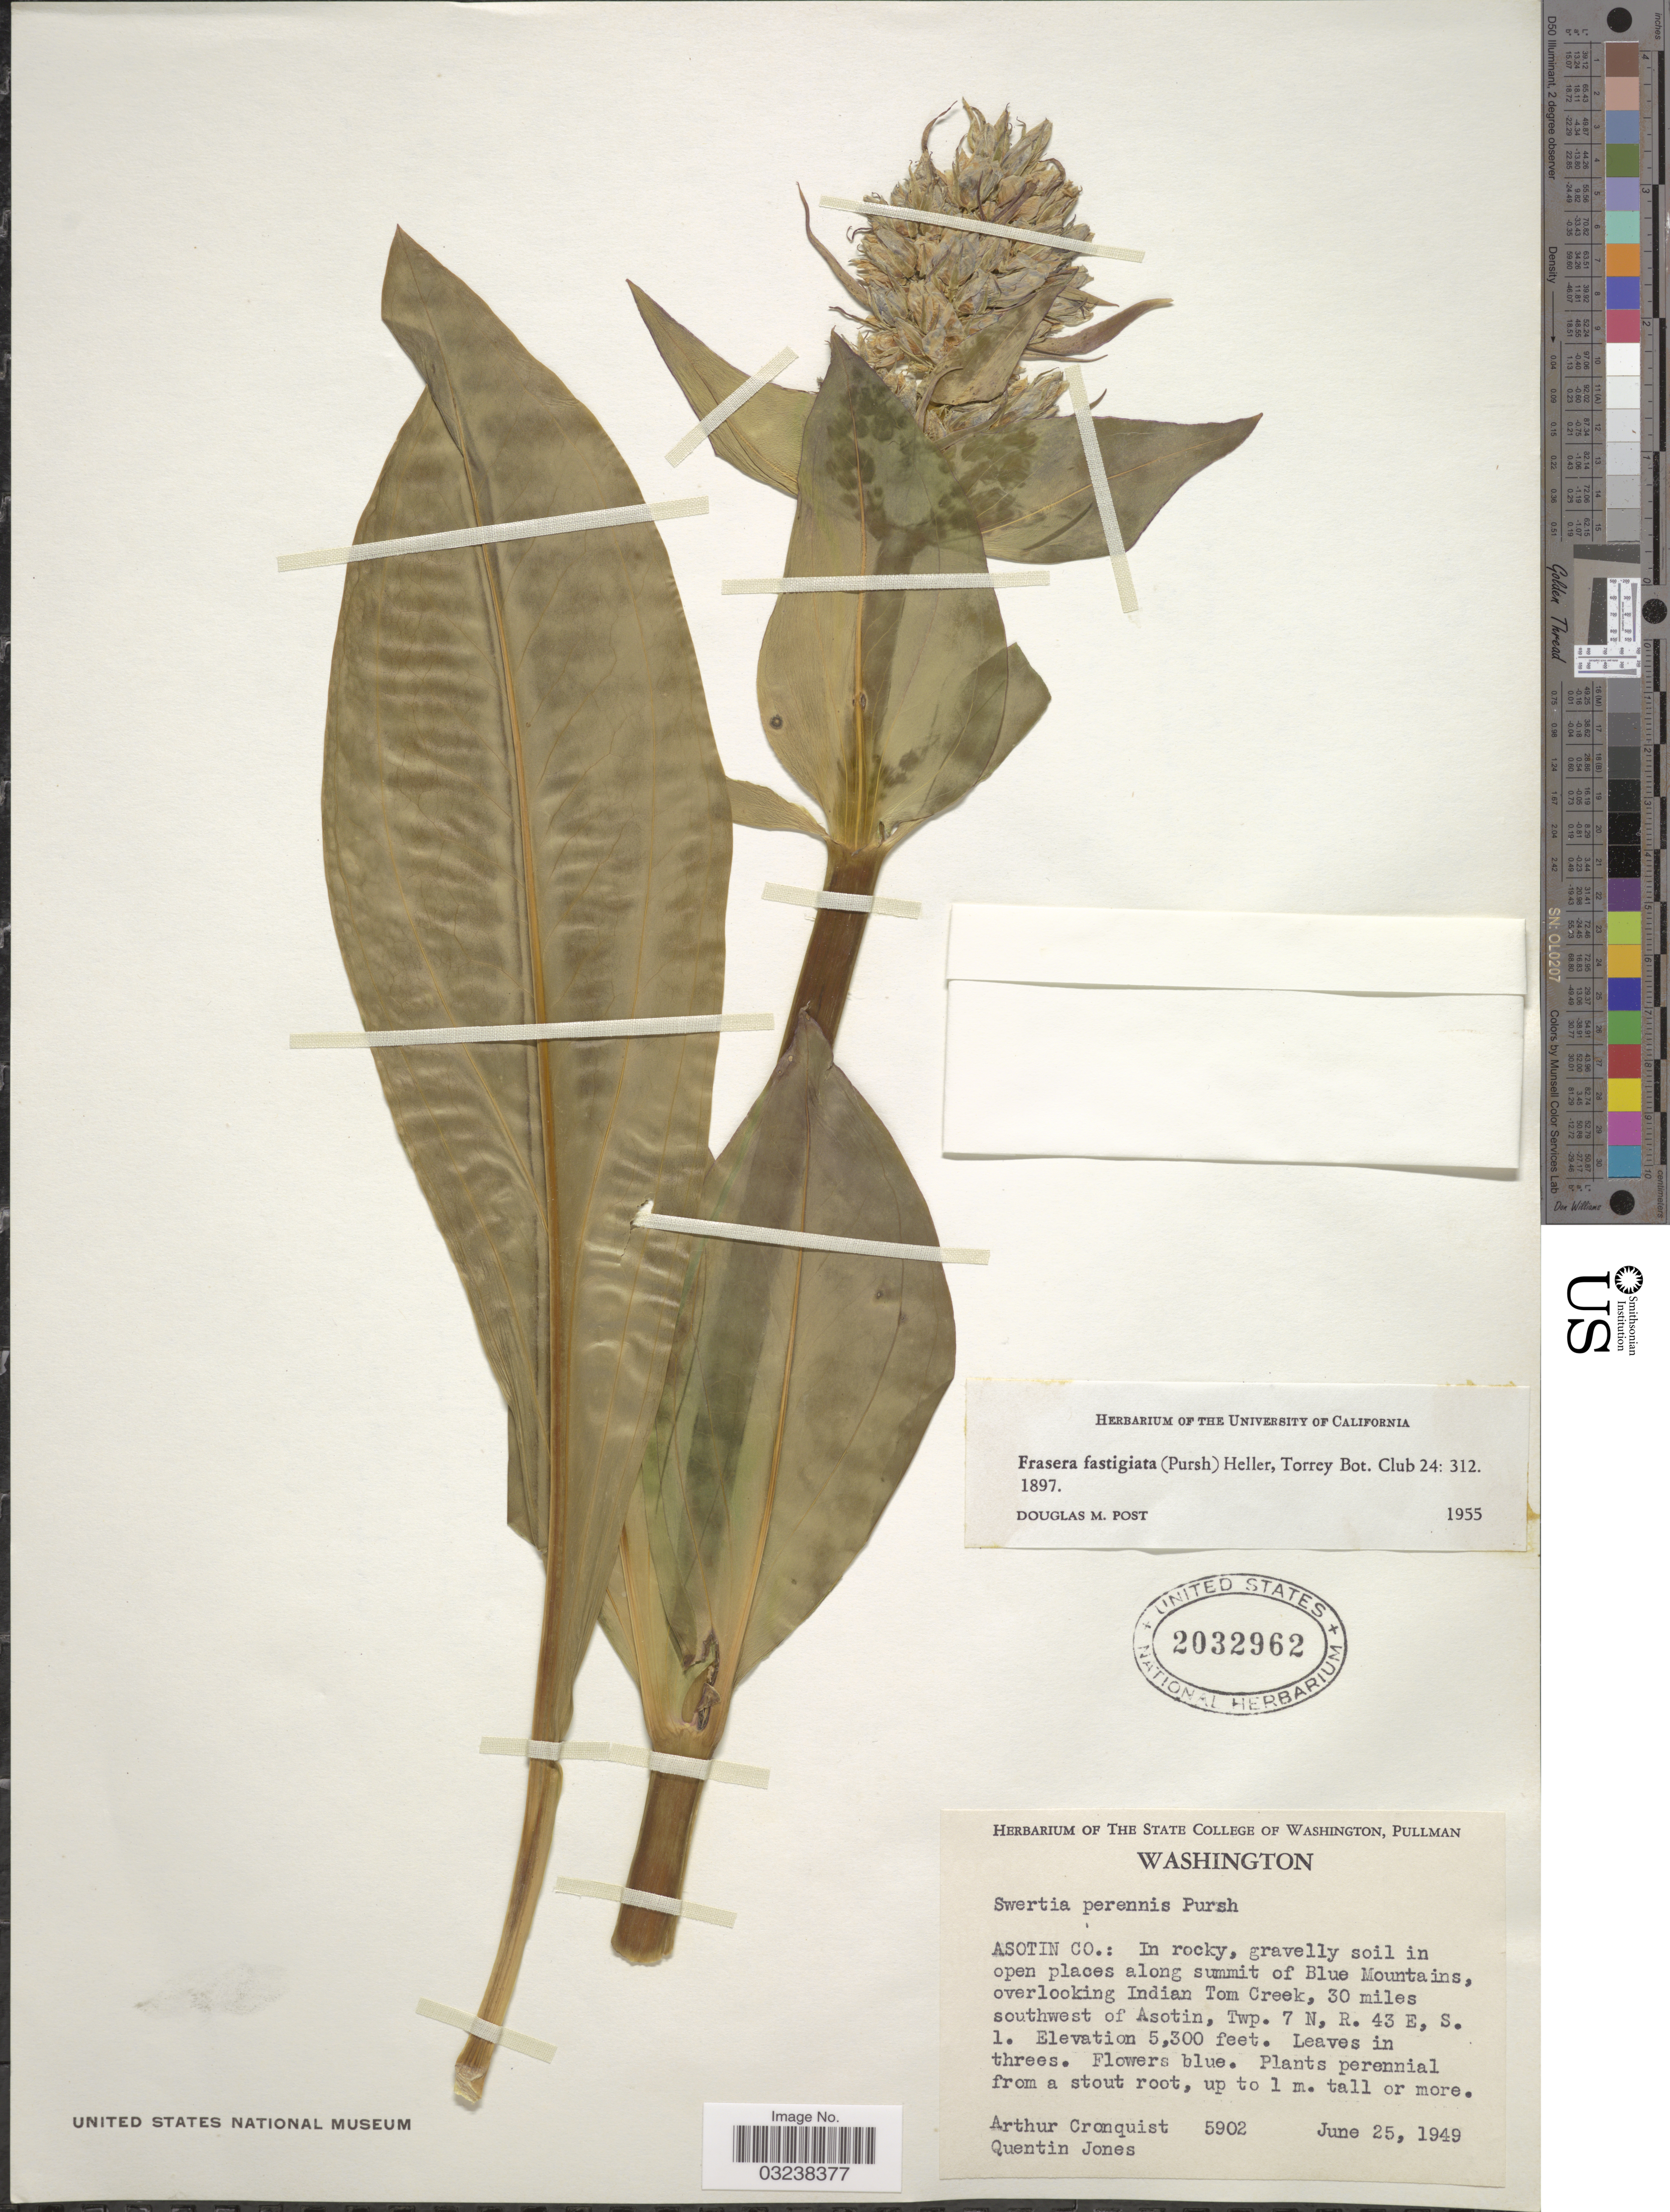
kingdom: Plantae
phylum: Tracheophyta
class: Magnoliopsida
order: Gentianales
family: Gentianaceae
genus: Swertia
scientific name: Swertia fastigiata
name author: Pursh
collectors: A. J. Cronquist & Q. Jones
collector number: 5902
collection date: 1949-06-25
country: United States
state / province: Washington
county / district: Asotin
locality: Asotin Co.: In rocky, gravelly soil in open places along summit of Blue Mountains, overlooking Indian Tom Creek, 30 miles southwest of Asotin, Twp. 7 N, R. 43 E, S. 1.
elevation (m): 1615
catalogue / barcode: US 2032962